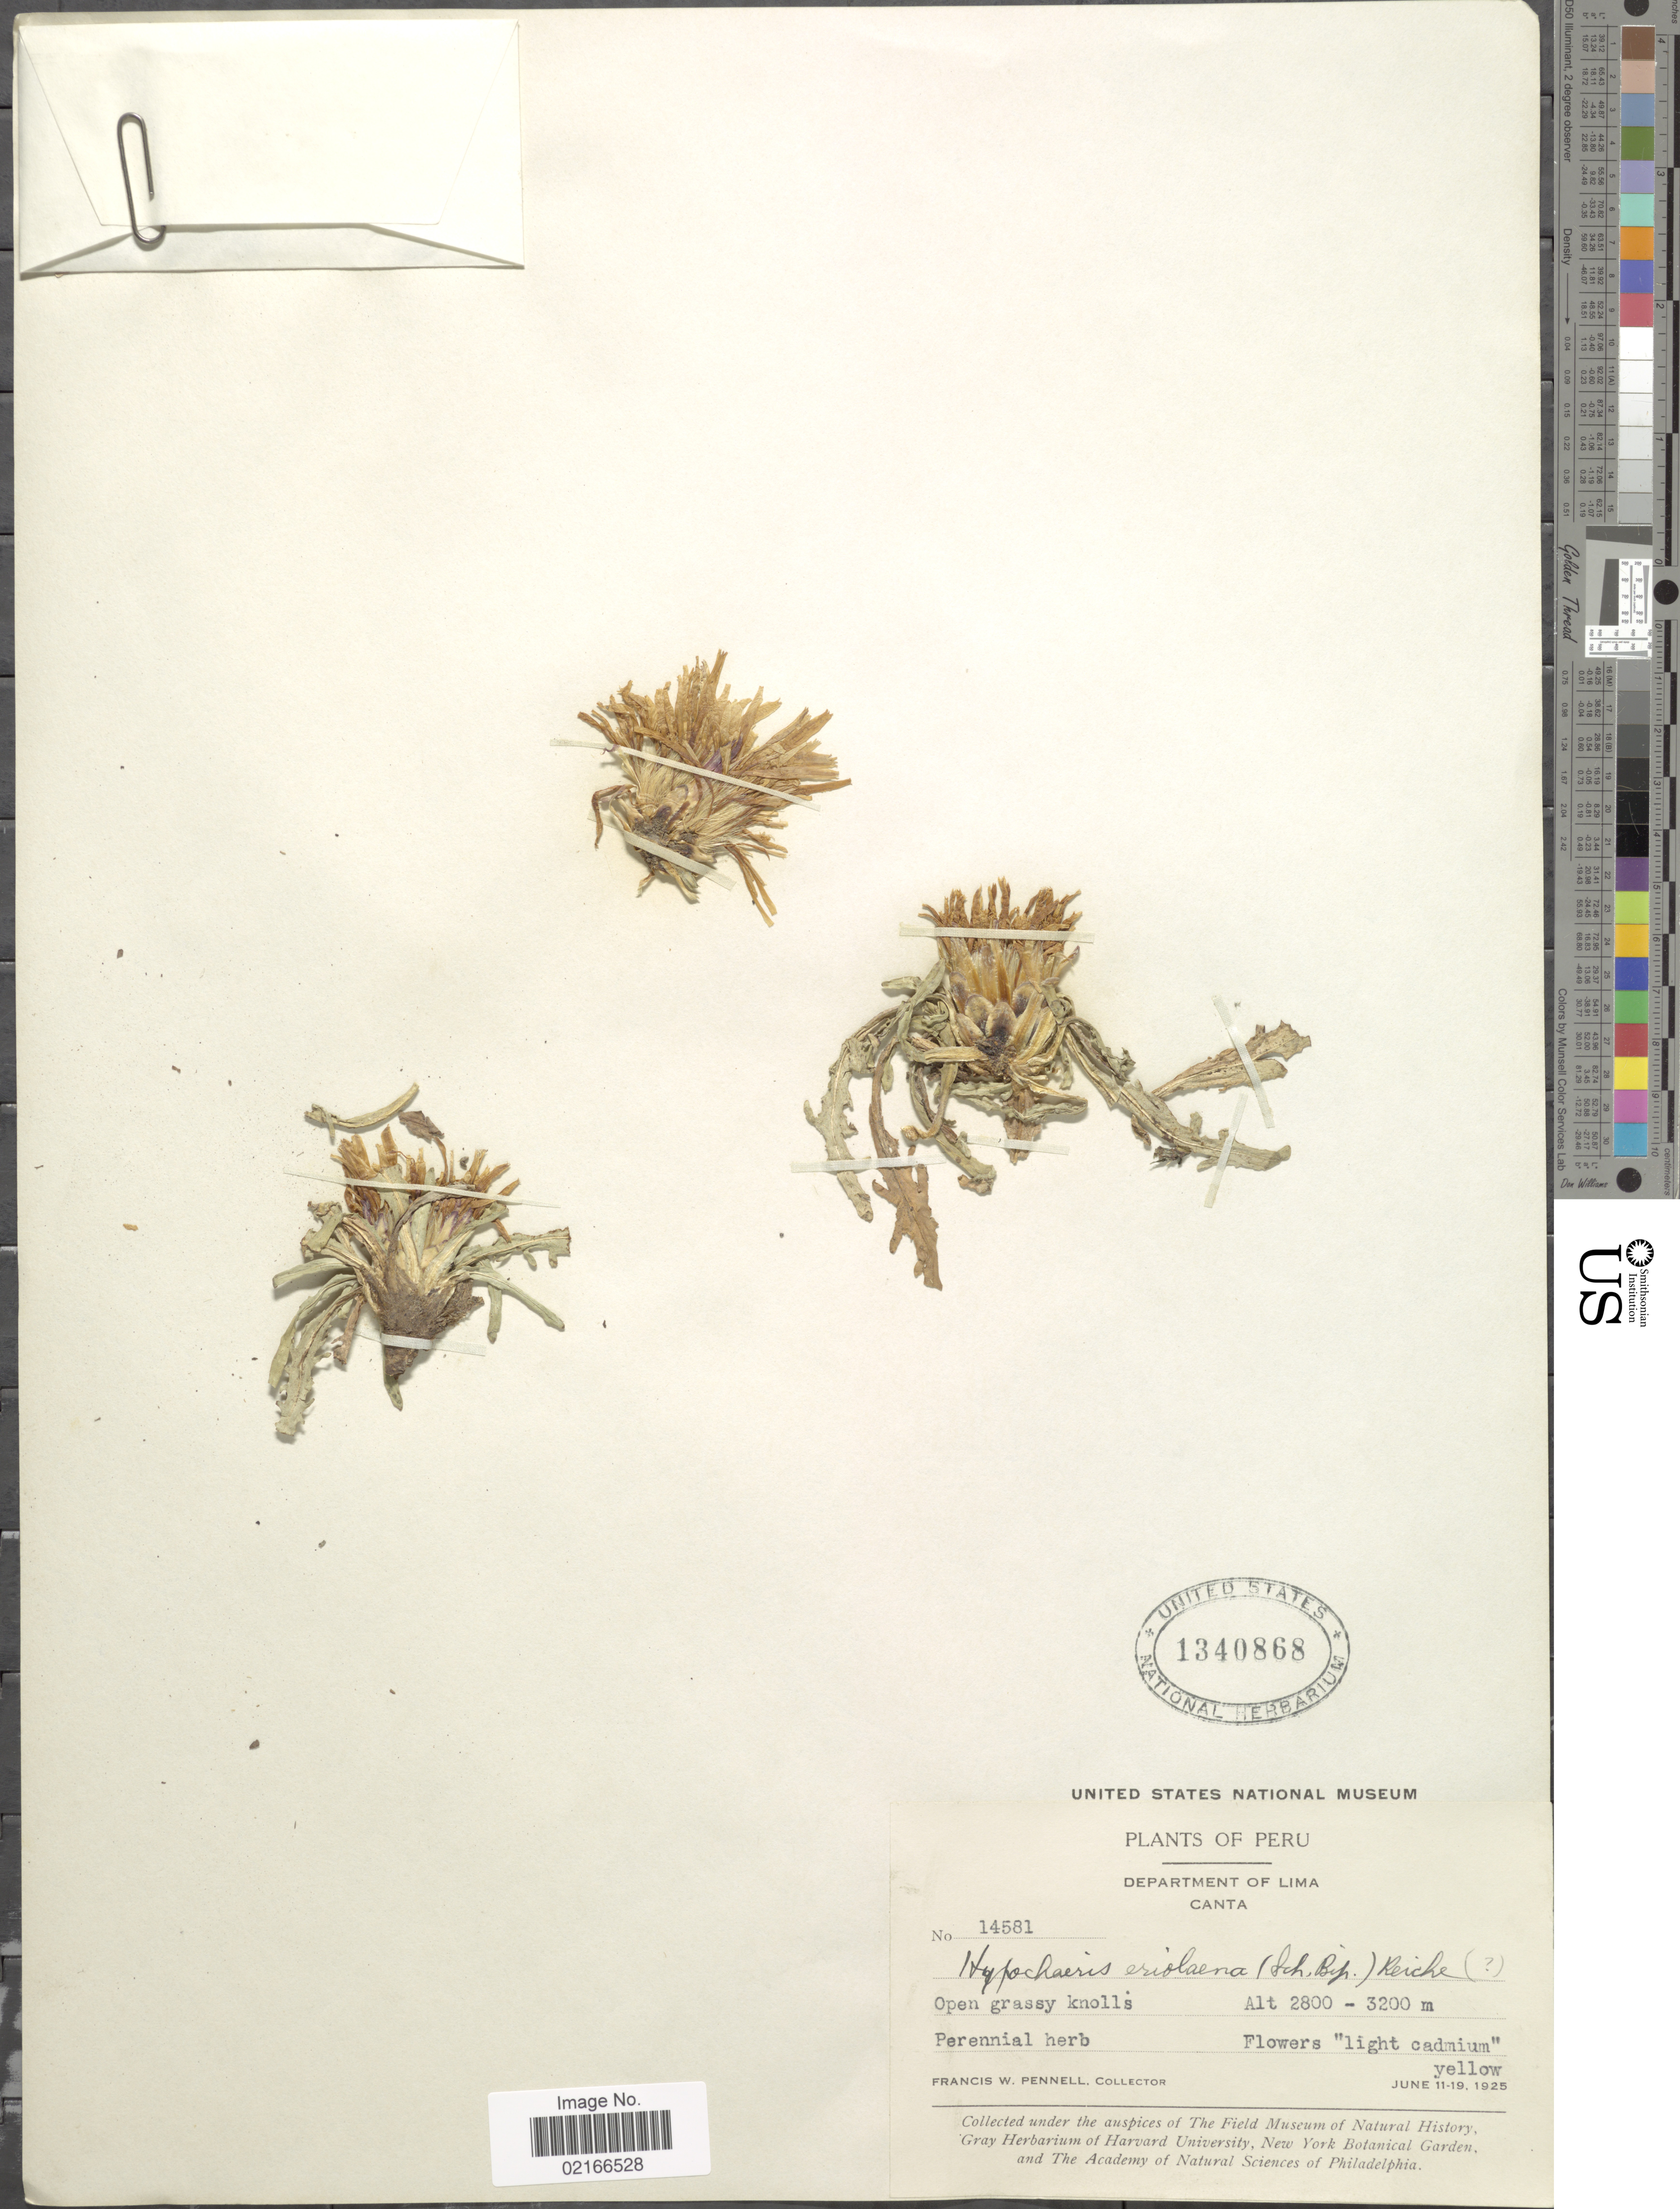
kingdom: Plantae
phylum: Tracheophyta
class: Magnoliopsida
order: Asterales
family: Asteraceae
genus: Hypochaeris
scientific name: Hypochaeris eriolaena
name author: (Sch. Bip.) Reiche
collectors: F. W. Pennell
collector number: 14581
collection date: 1925-06-11/1925-06-19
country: Peru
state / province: Lima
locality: Canta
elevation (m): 2800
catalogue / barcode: US 1340868